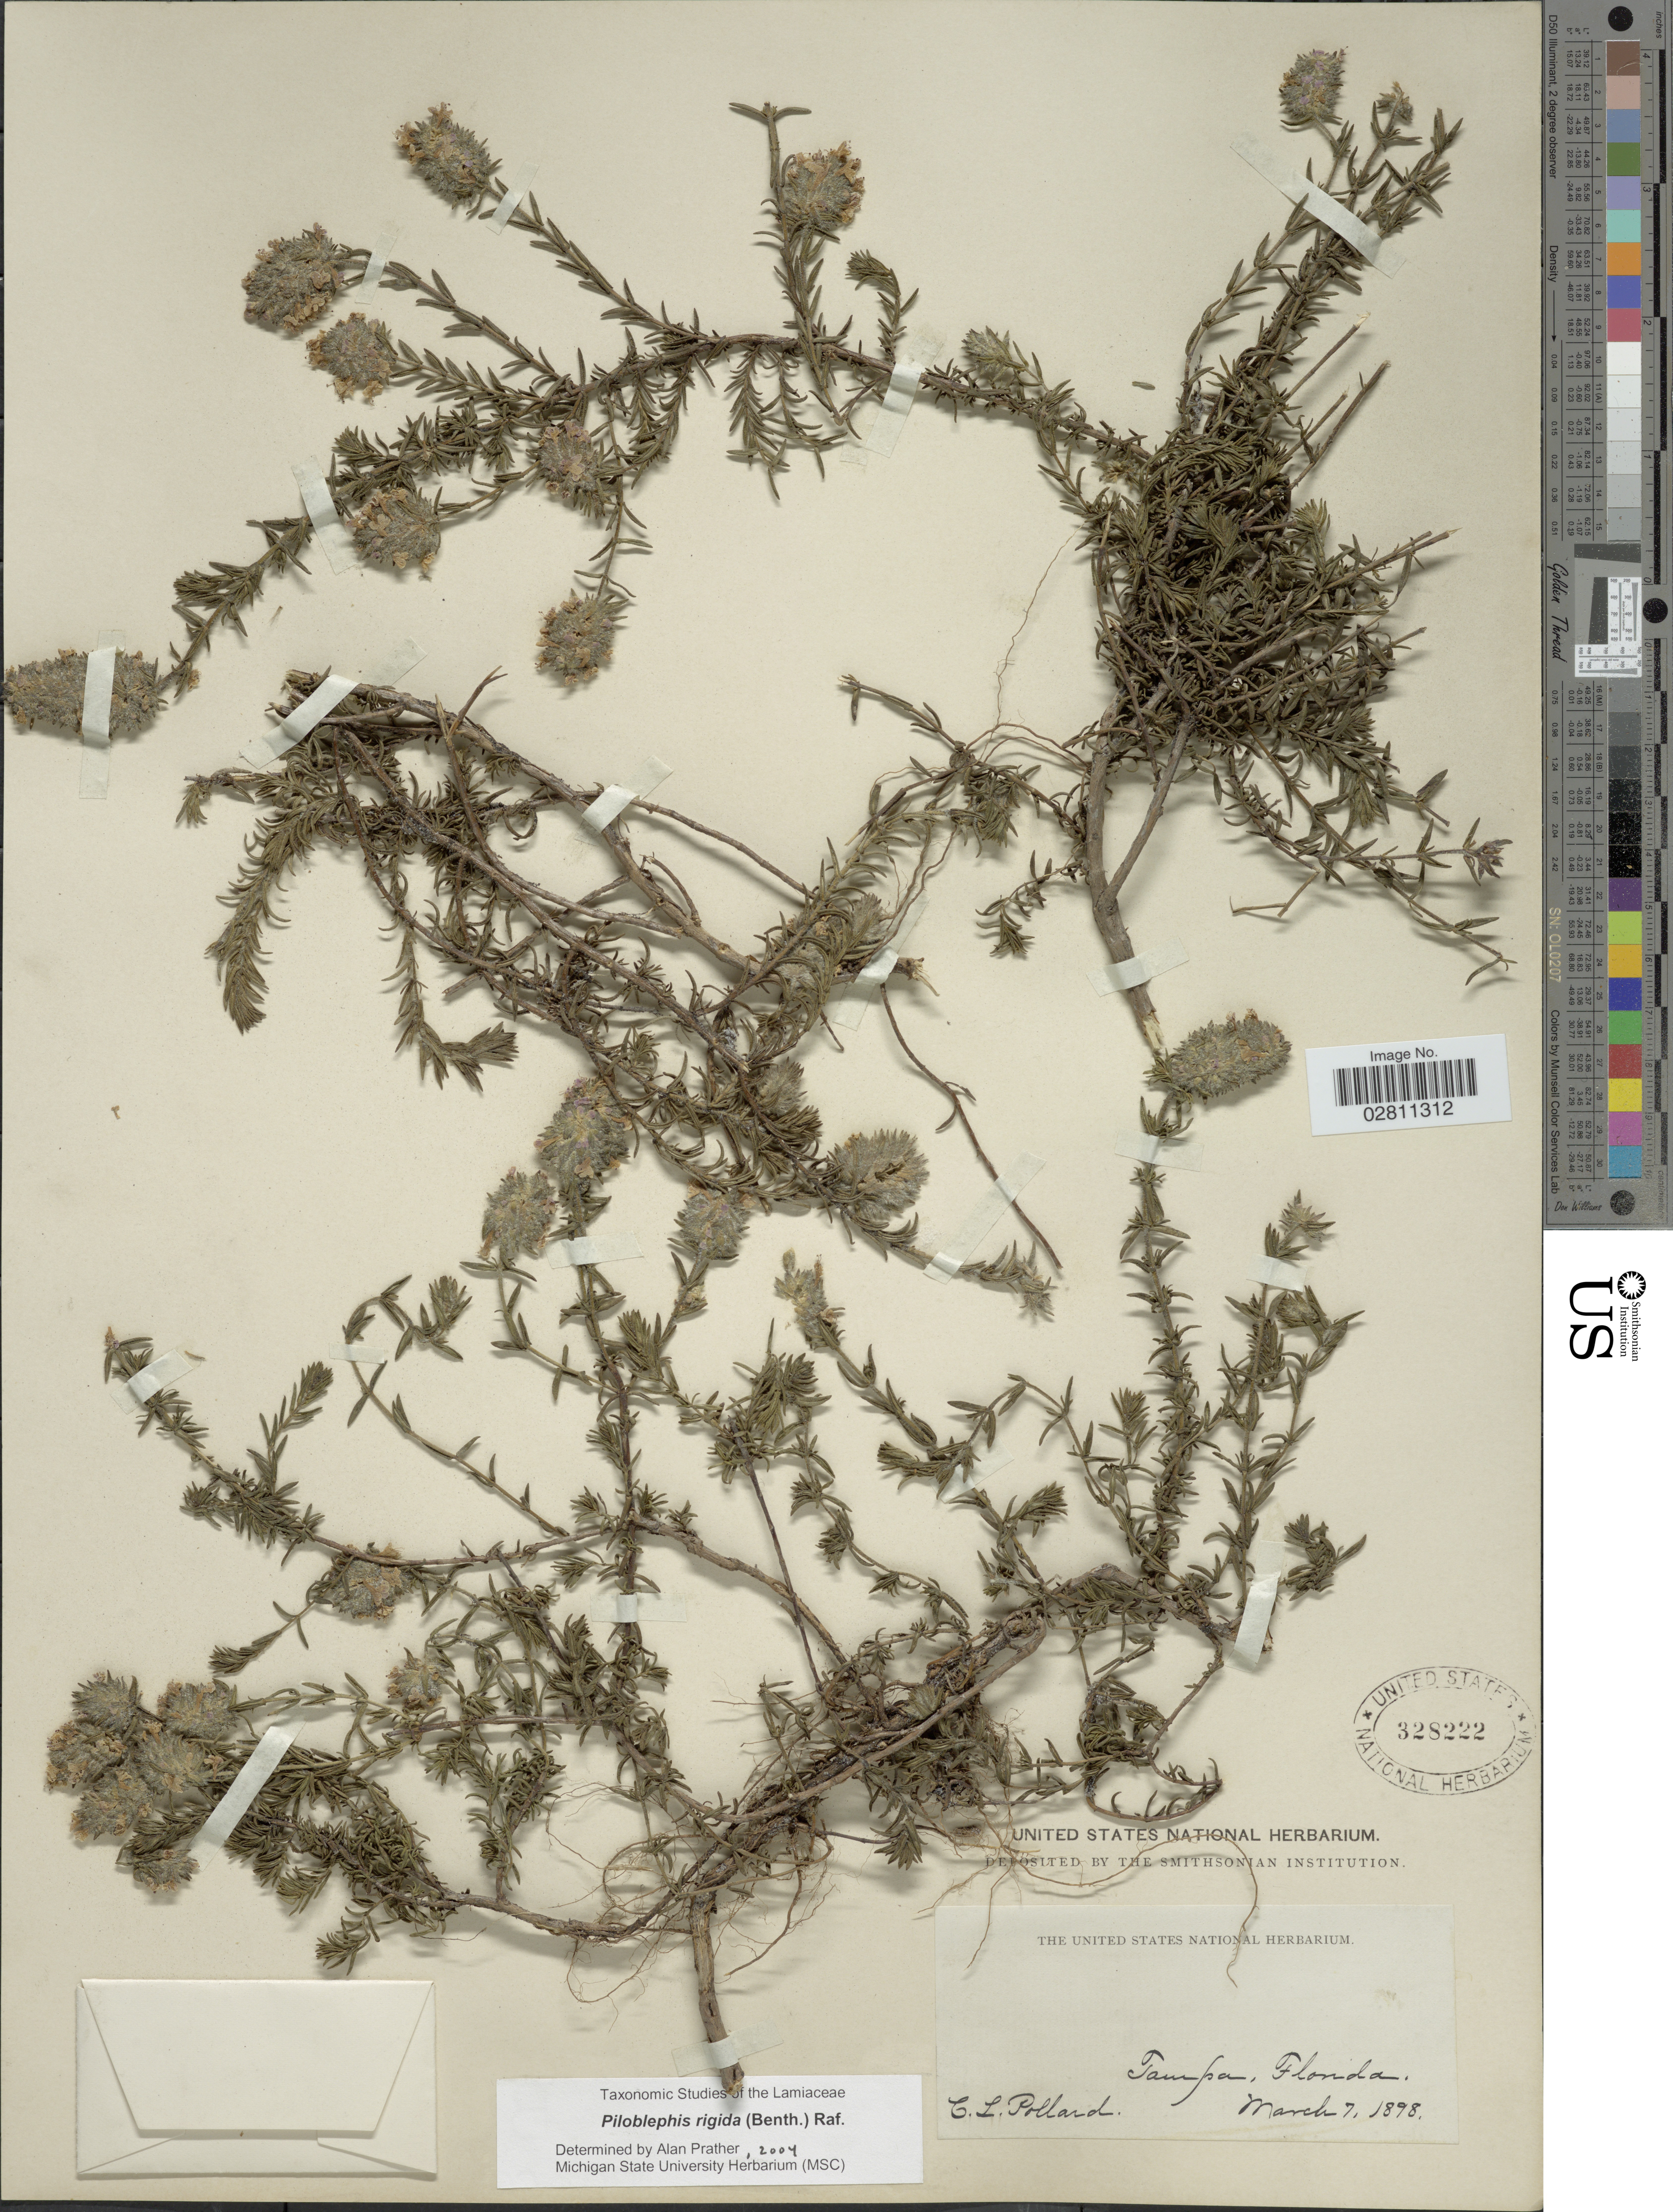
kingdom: Plantae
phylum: Tracheophyta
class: Magnoliopsida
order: Lamiales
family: Lamiaceae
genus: Piloblephis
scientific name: Piloblephis rigida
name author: (Bartram ex Benth.) Raf.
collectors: C. L. Pollard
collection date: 1898-03-07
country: United States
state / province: Florida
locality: Tampa.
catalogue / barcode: US 328222